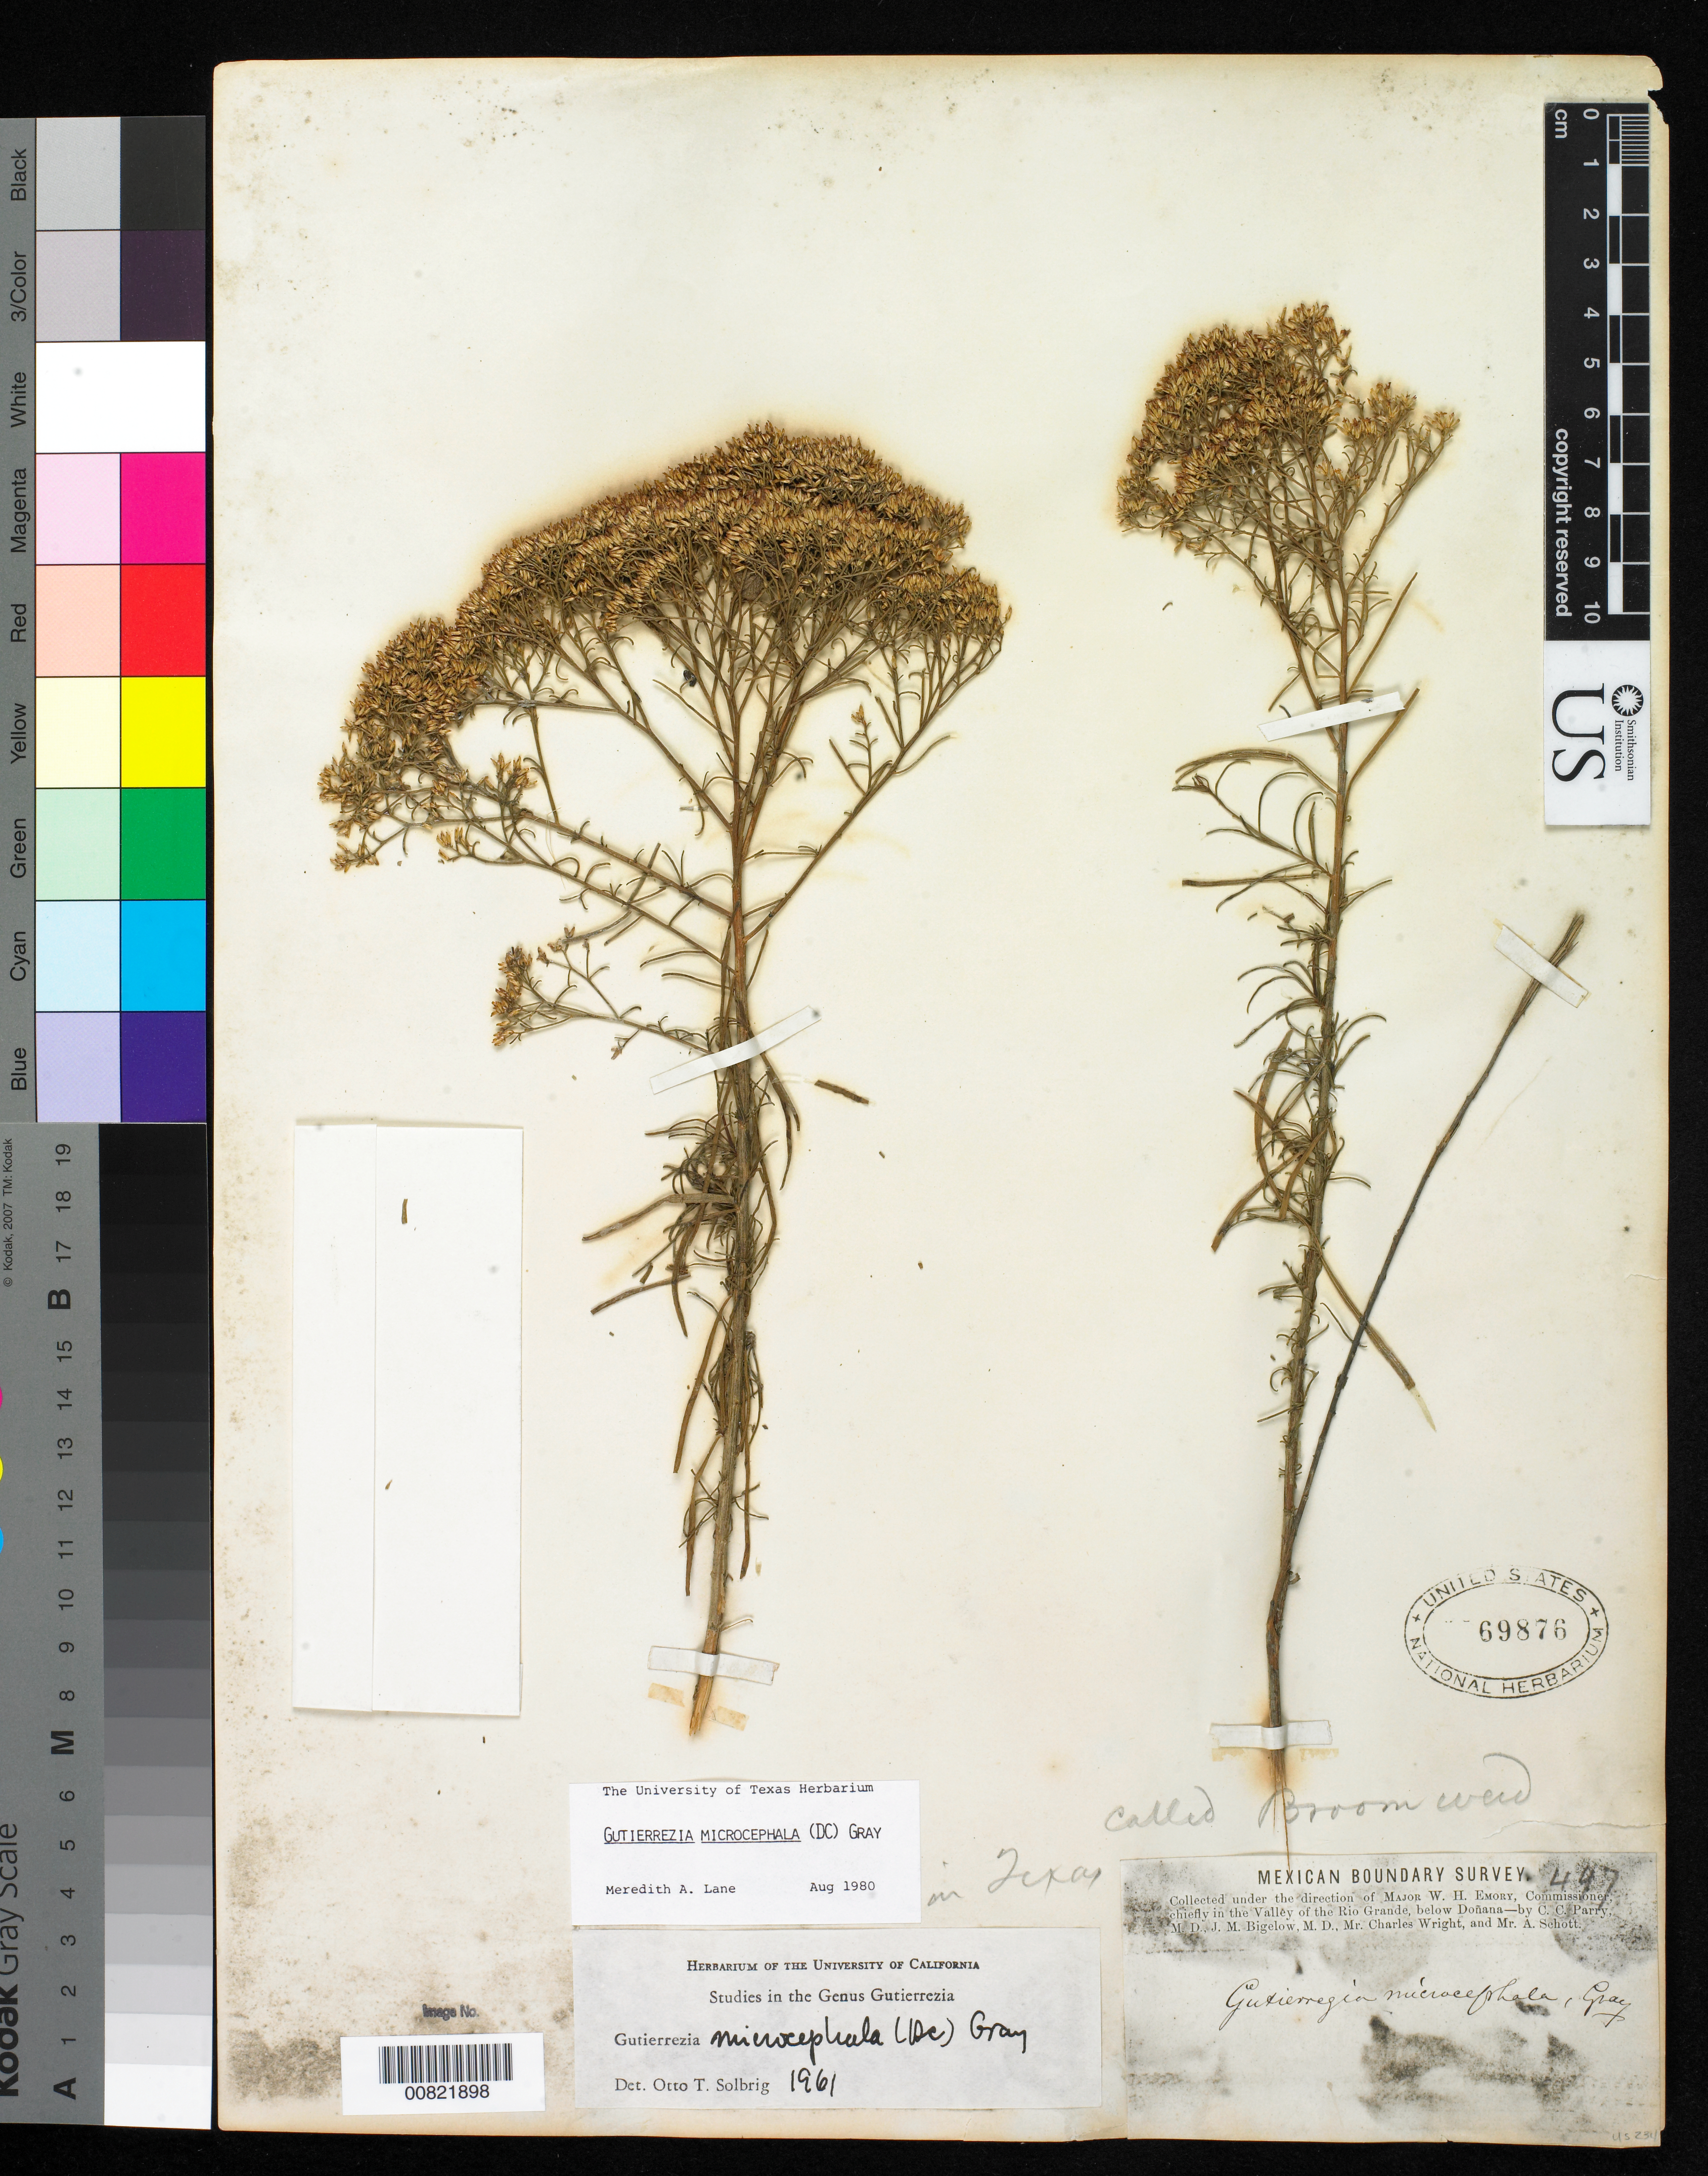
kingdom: Plantae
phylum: Tracheophyta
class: Magnoliopsida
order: Asterales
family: Asteraceae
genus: Gutierrezia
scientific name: Gutierrezia microcephala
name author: (DC.) A. Gray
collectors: C. C. Parry, J. M. Bigelow, C. Wright & A. C. V. Schott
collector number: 497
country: United States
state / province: New Mexico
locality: Valley of the Rio Grande, below Doñana, New Mexico.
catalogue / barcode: US 69876